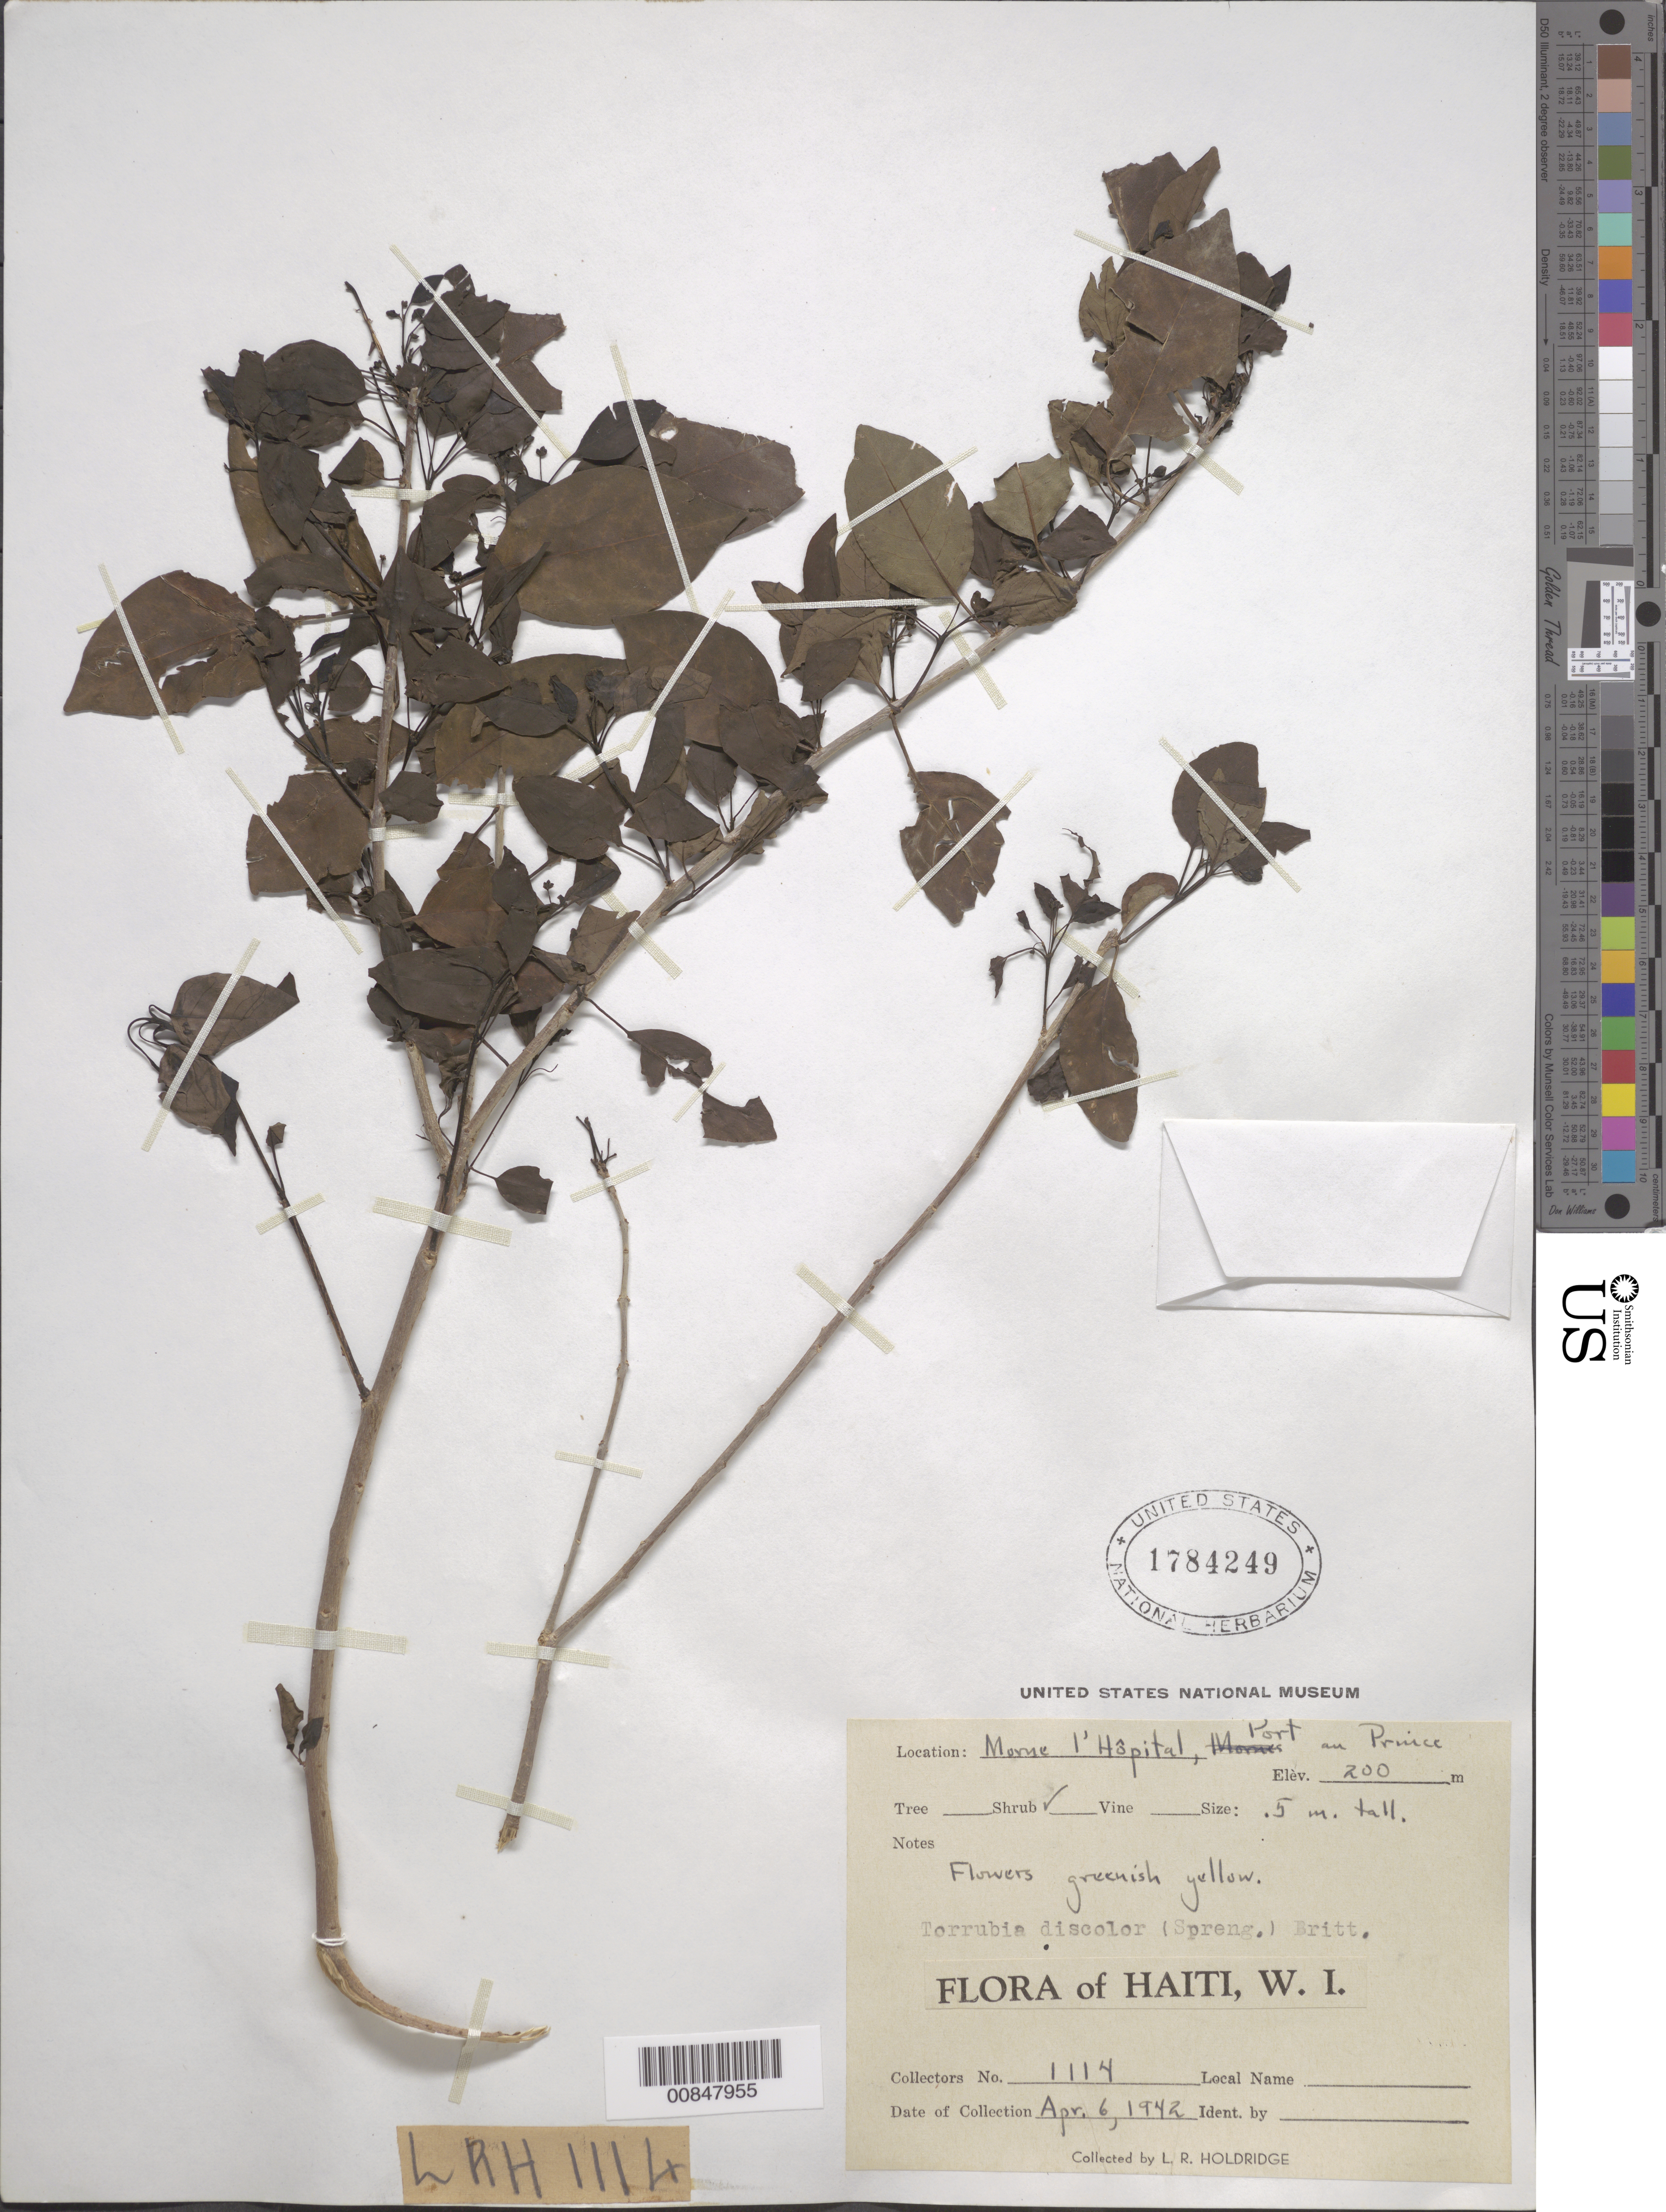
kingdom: Plantae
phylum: Tracheophyta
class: Magnoliopsida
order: Caryophyllales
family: Nyctaginaceae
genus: Guapira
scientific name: Guapira discolor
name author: (Spreng.) Little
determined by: Strong, Mark T., (BOT), Smithsonian Institution - National Museum of Natural History (UNITED STATES)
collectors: L. Holdridge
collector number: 1114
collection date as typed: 06 Apr 1942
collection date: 1942-04-06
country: Haiti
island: Hispaniola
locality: Morne l'Hôpital, Port au Prince.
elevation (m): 200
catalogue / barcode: US 1784249